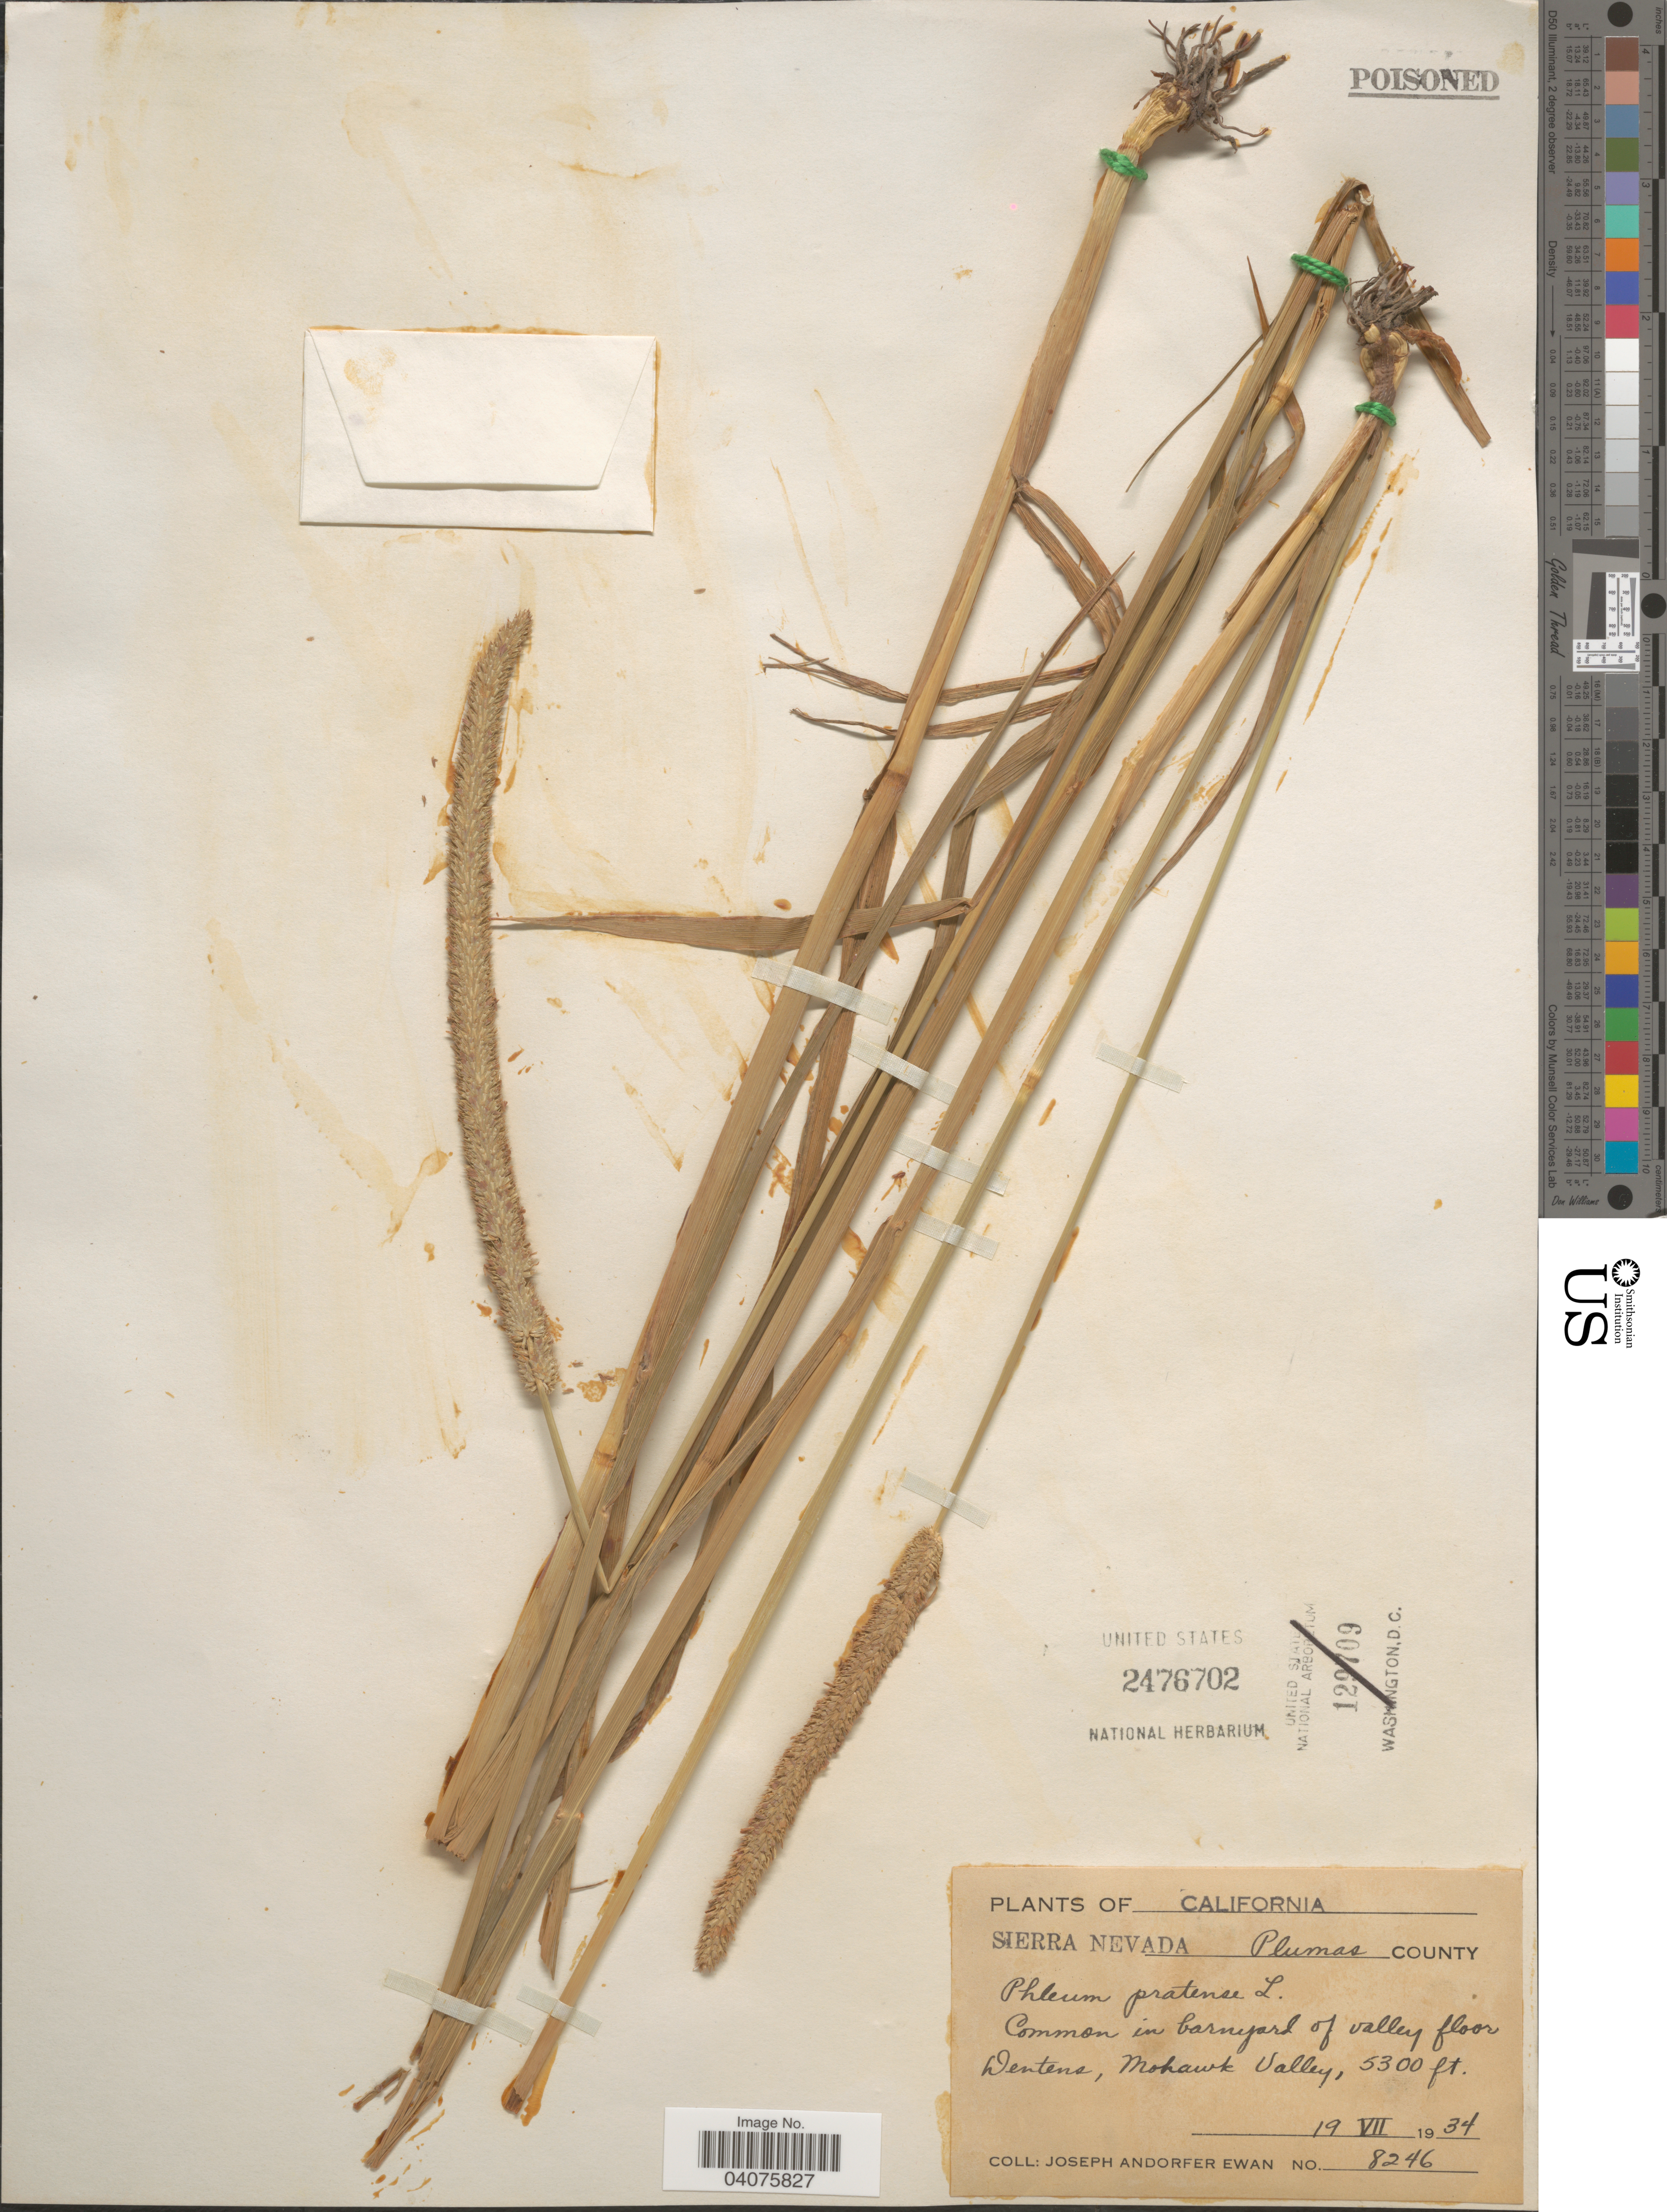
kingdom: Plantae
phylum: Tracheophyta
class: Liliopsida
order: Poales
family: Poaceae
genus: Phleum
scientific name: Phleum pratense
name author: L.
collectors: J. A. Ewan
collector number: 8246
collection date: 1934-07-19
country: United States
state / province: California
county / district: Plumas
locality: Sierra Nevada Plumas County. In barnyard of valley floor Dentens, Mohawk Valley.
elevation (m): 1615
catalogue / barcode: US 2476702